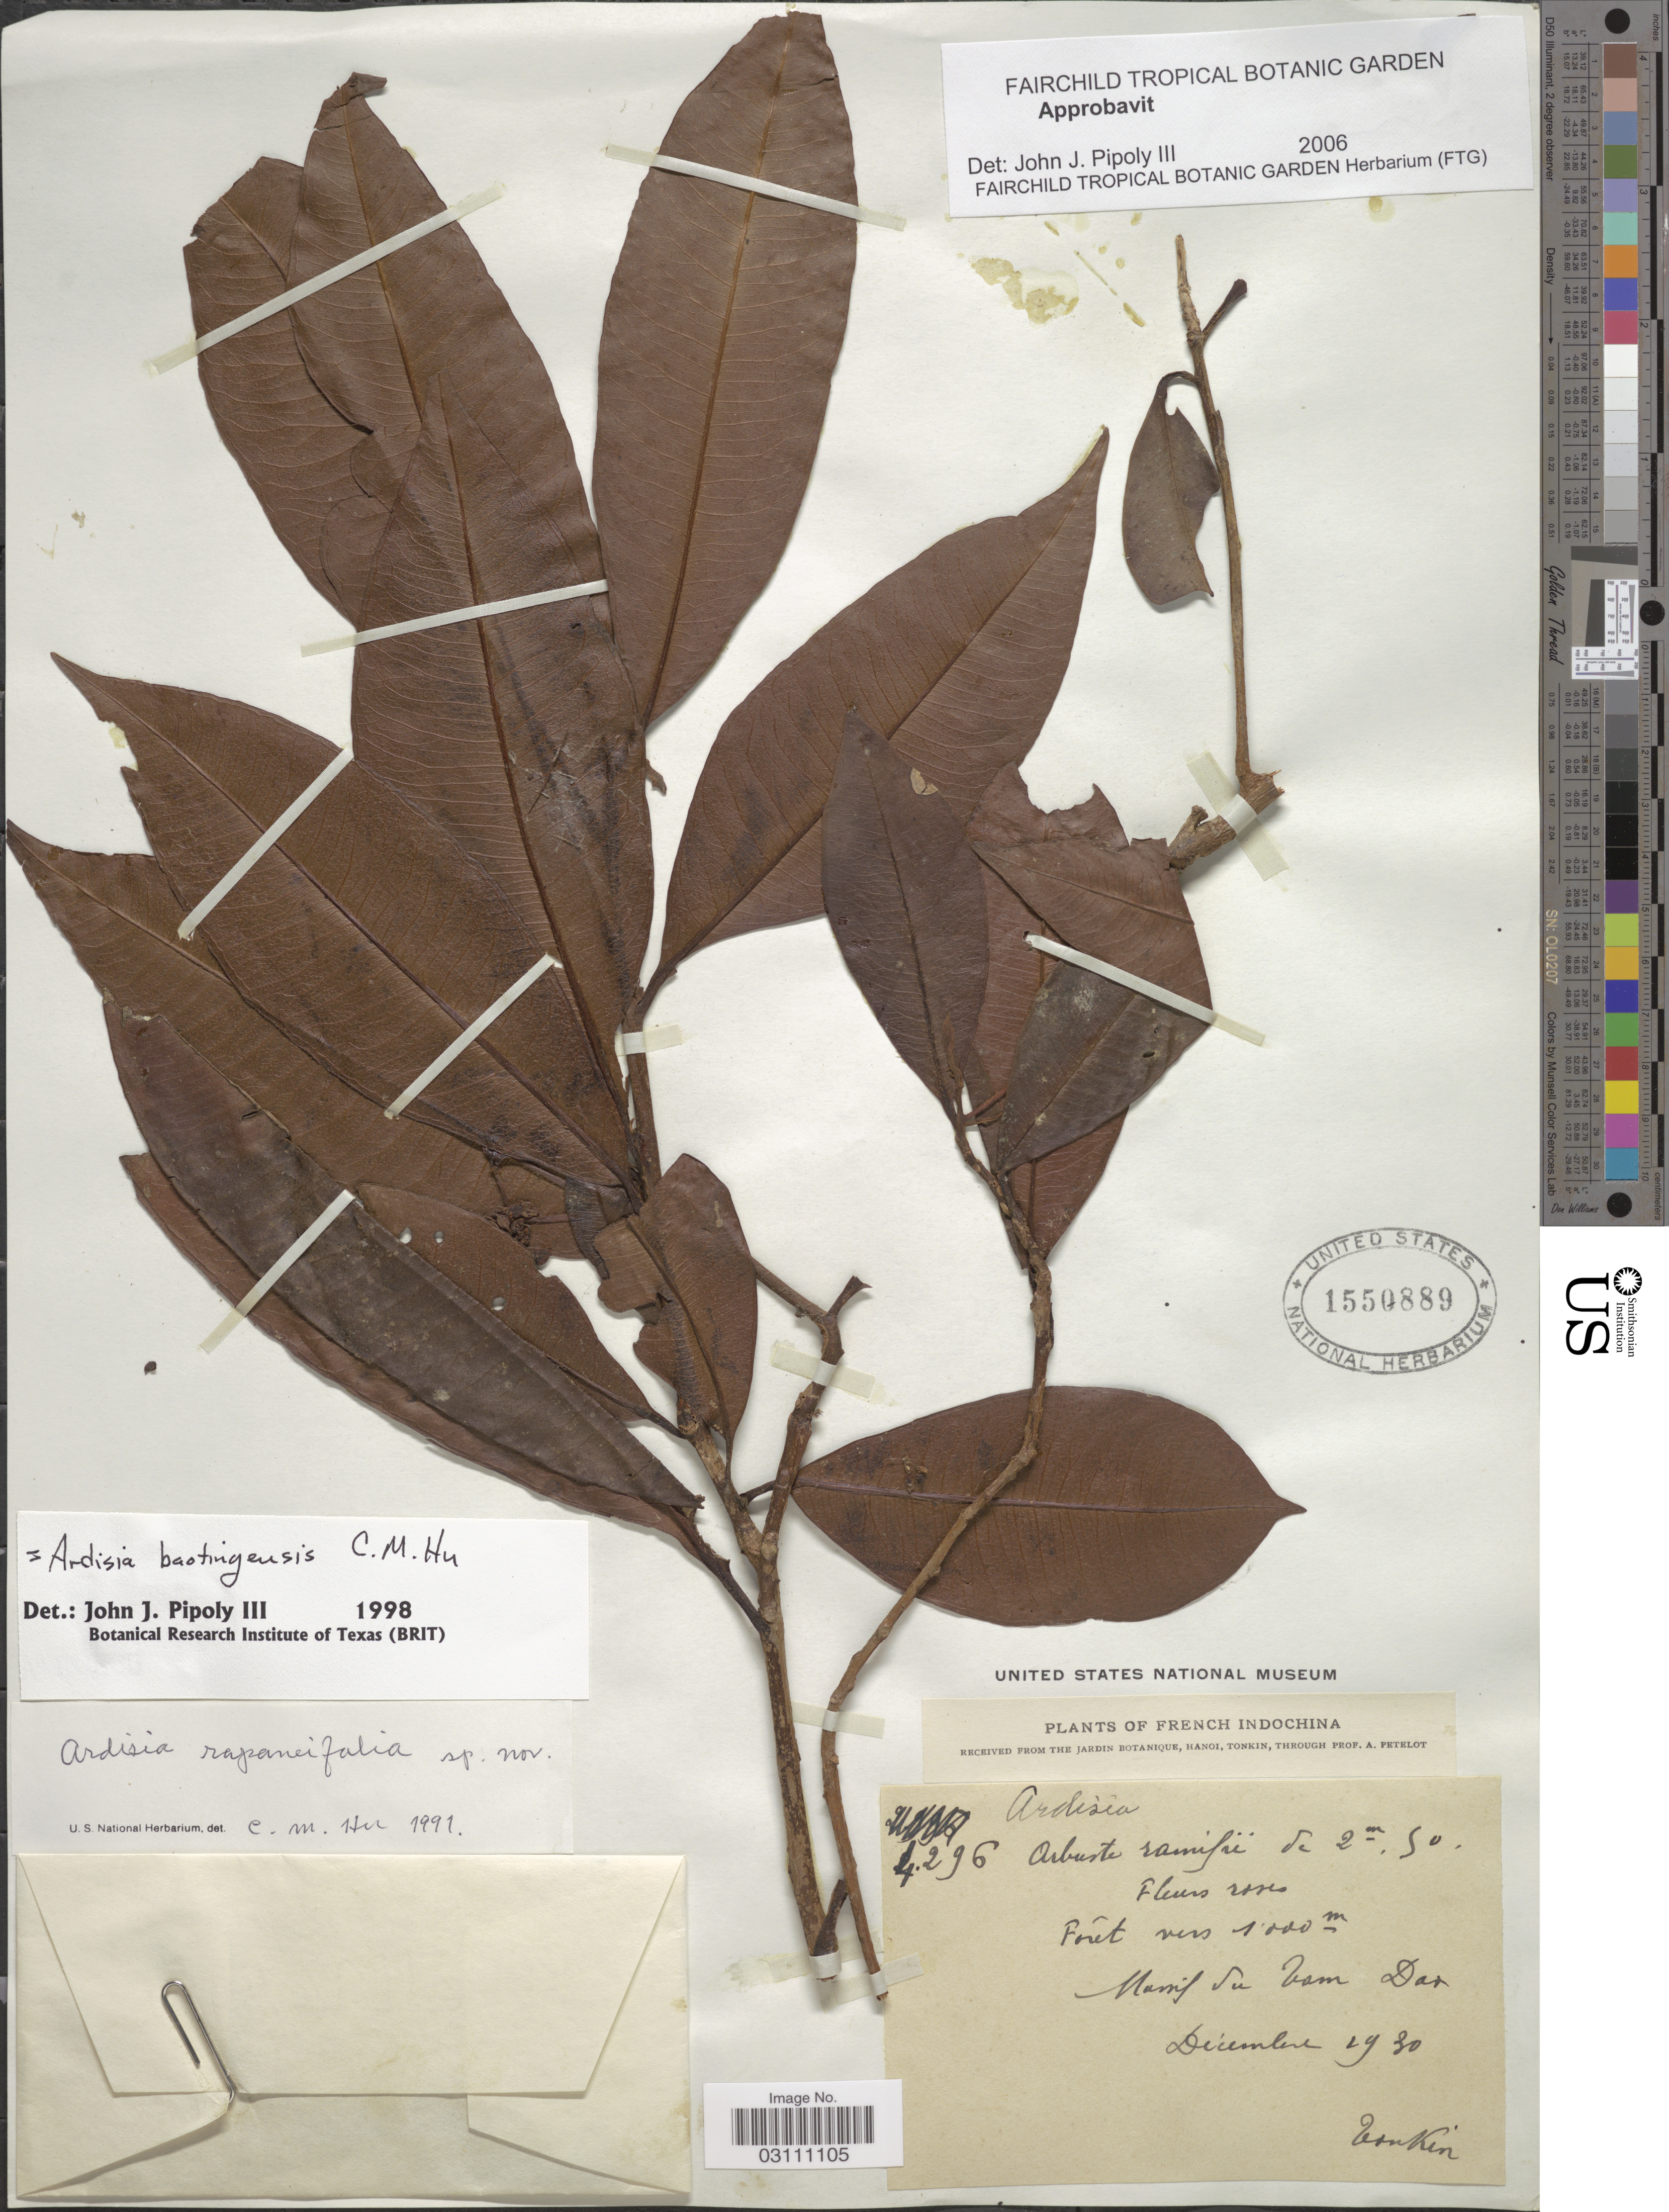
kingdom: Plantae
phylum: Tracheophyta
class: Magnoliopsida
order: Ericales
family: Primulaceae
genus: Ardisia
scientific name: Ardisia batangaensis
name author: Taton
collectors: A. Petelot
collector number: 4296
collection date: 1930-12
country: Vietnam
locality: French Indochina. Massif du Tam [interpreted] Dar.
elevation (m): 1000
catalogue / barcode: US 1550889